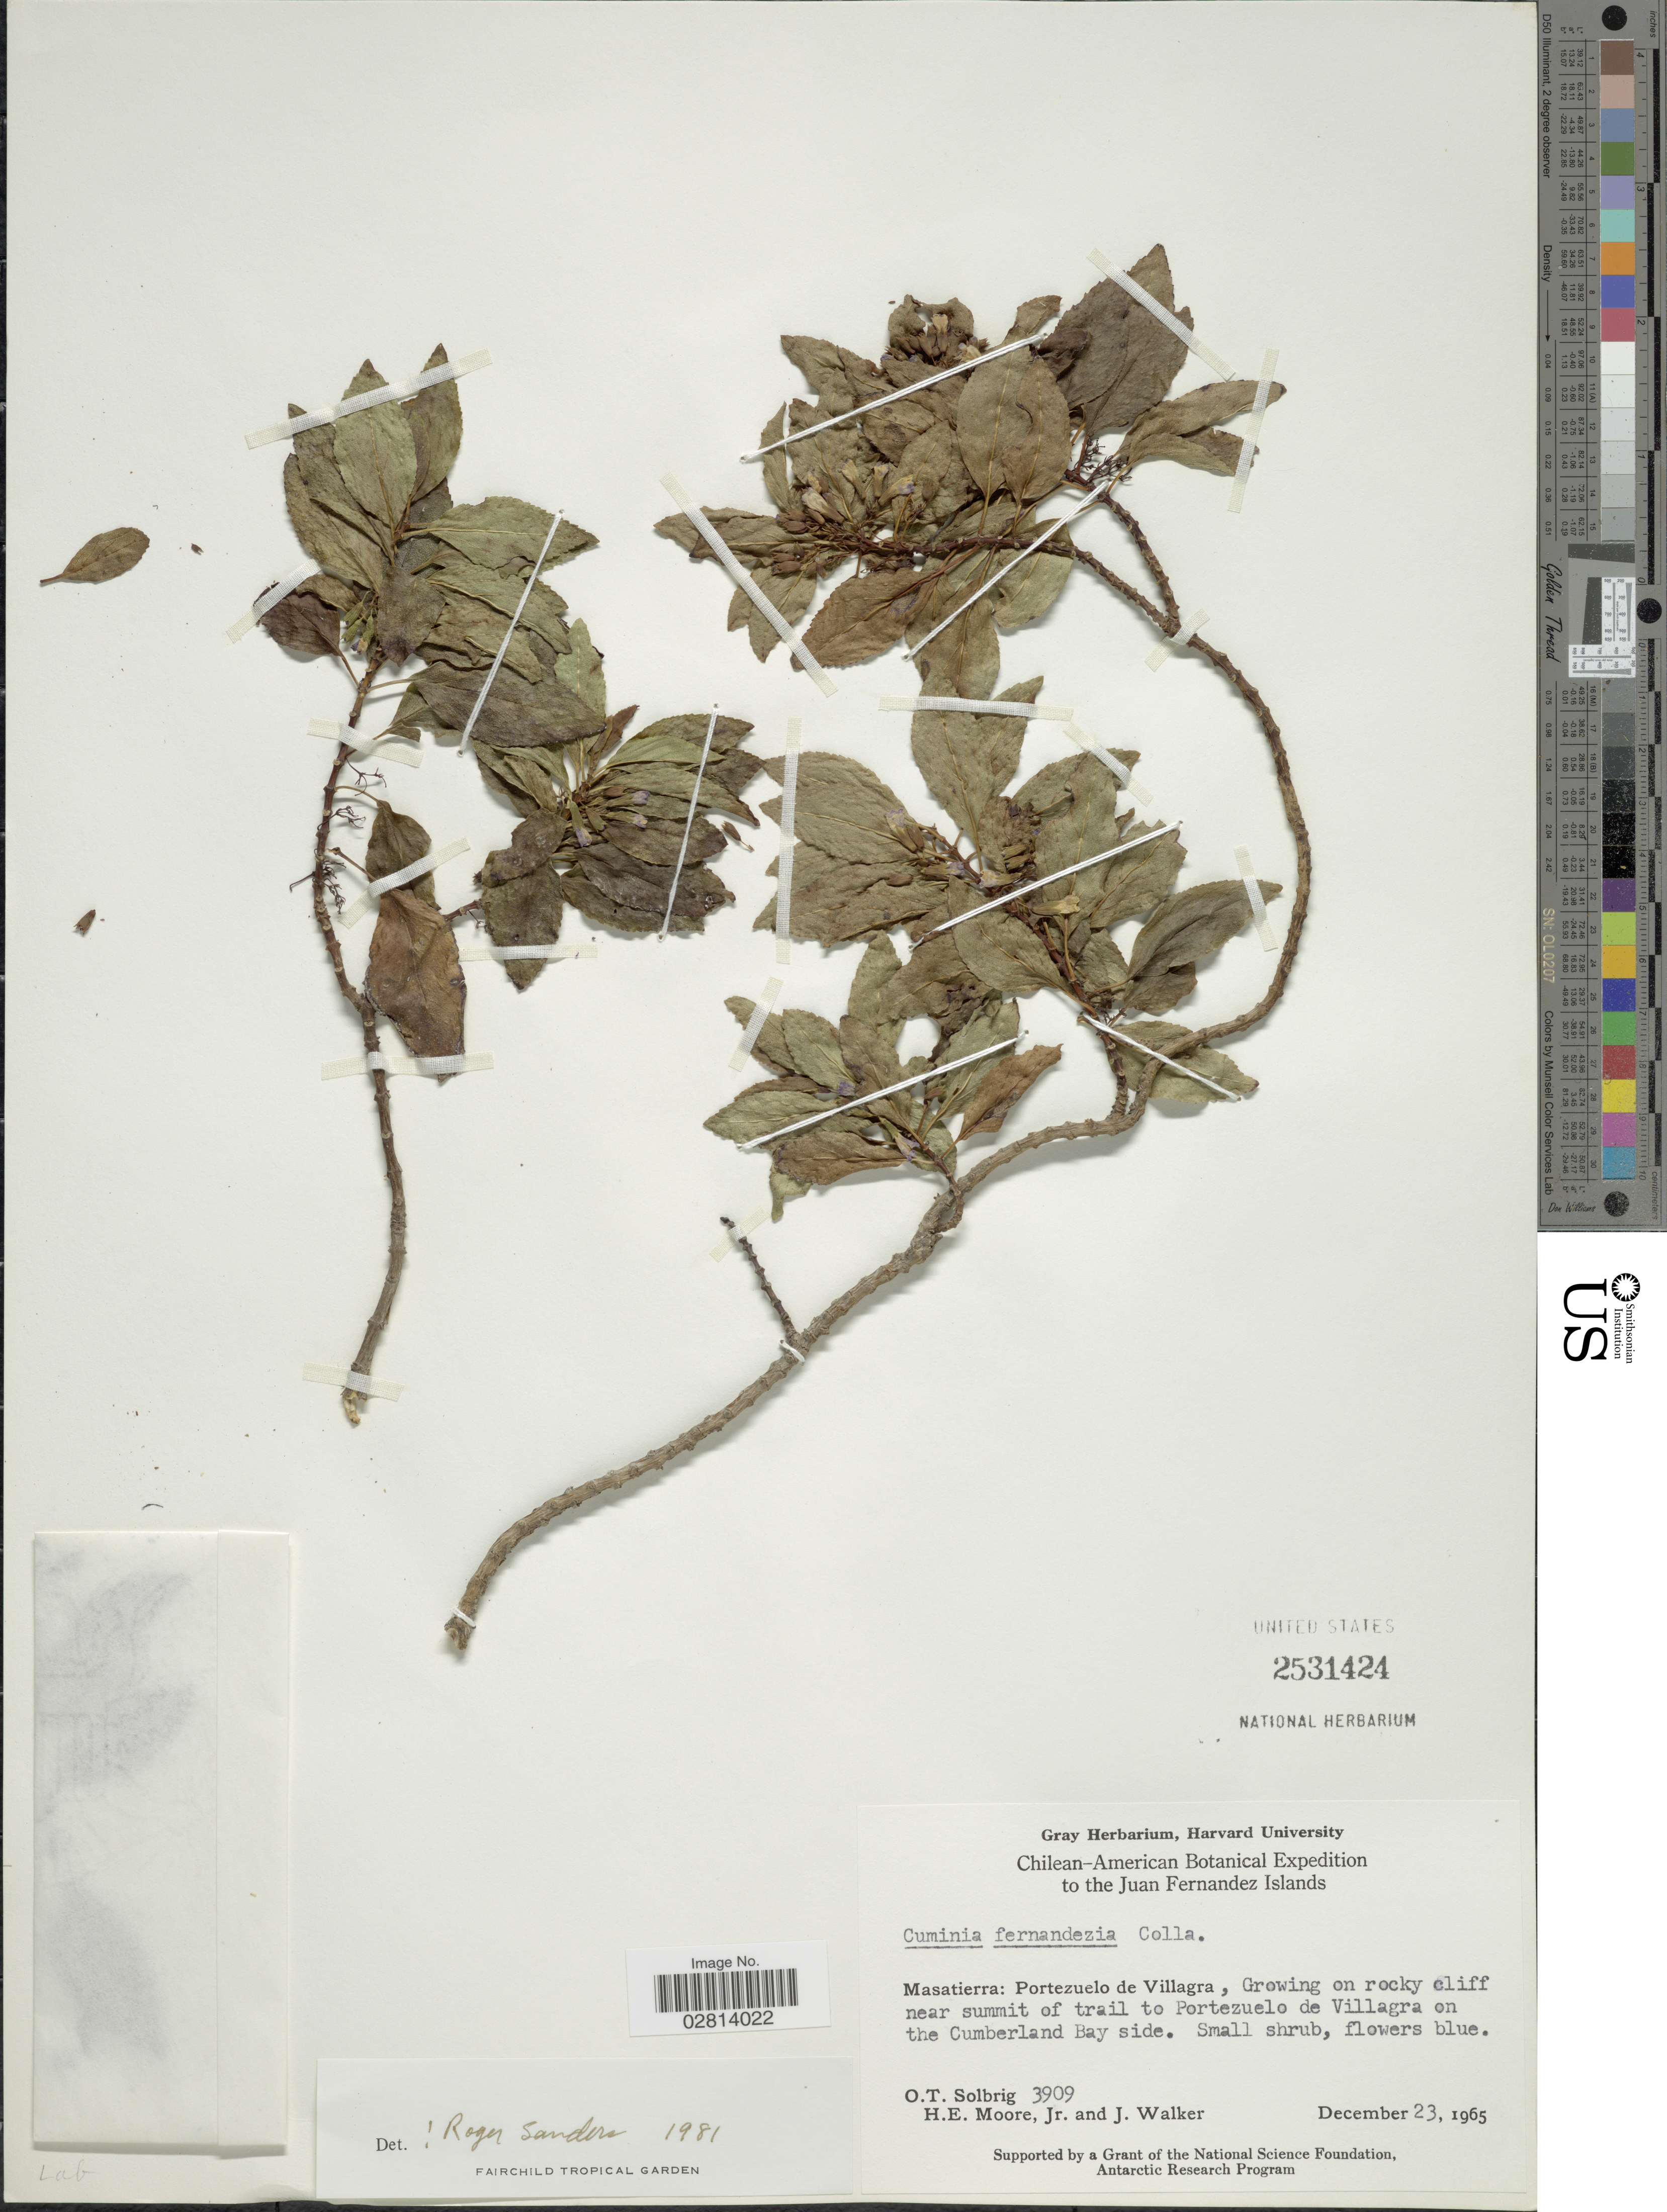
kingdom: Plantae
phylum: Tracheophyta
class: Magnoliopsida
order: Lamiales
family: Lamiaceae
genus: Cuminia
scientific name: Cuminia fernandezia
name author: Colla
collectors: O. T. Solbrig, H. Moore & J. Walker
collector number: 3909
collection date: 1965-12-23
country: Chile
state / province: Valparaíso (V)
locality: The Juan Fernandez Islands, Masatierra: Portezuelo de Villagra, Growing on rocky cliff near summit of trail to Portezuelo de Villagra on the Cumberland Bay side.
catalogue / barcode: US 2531424